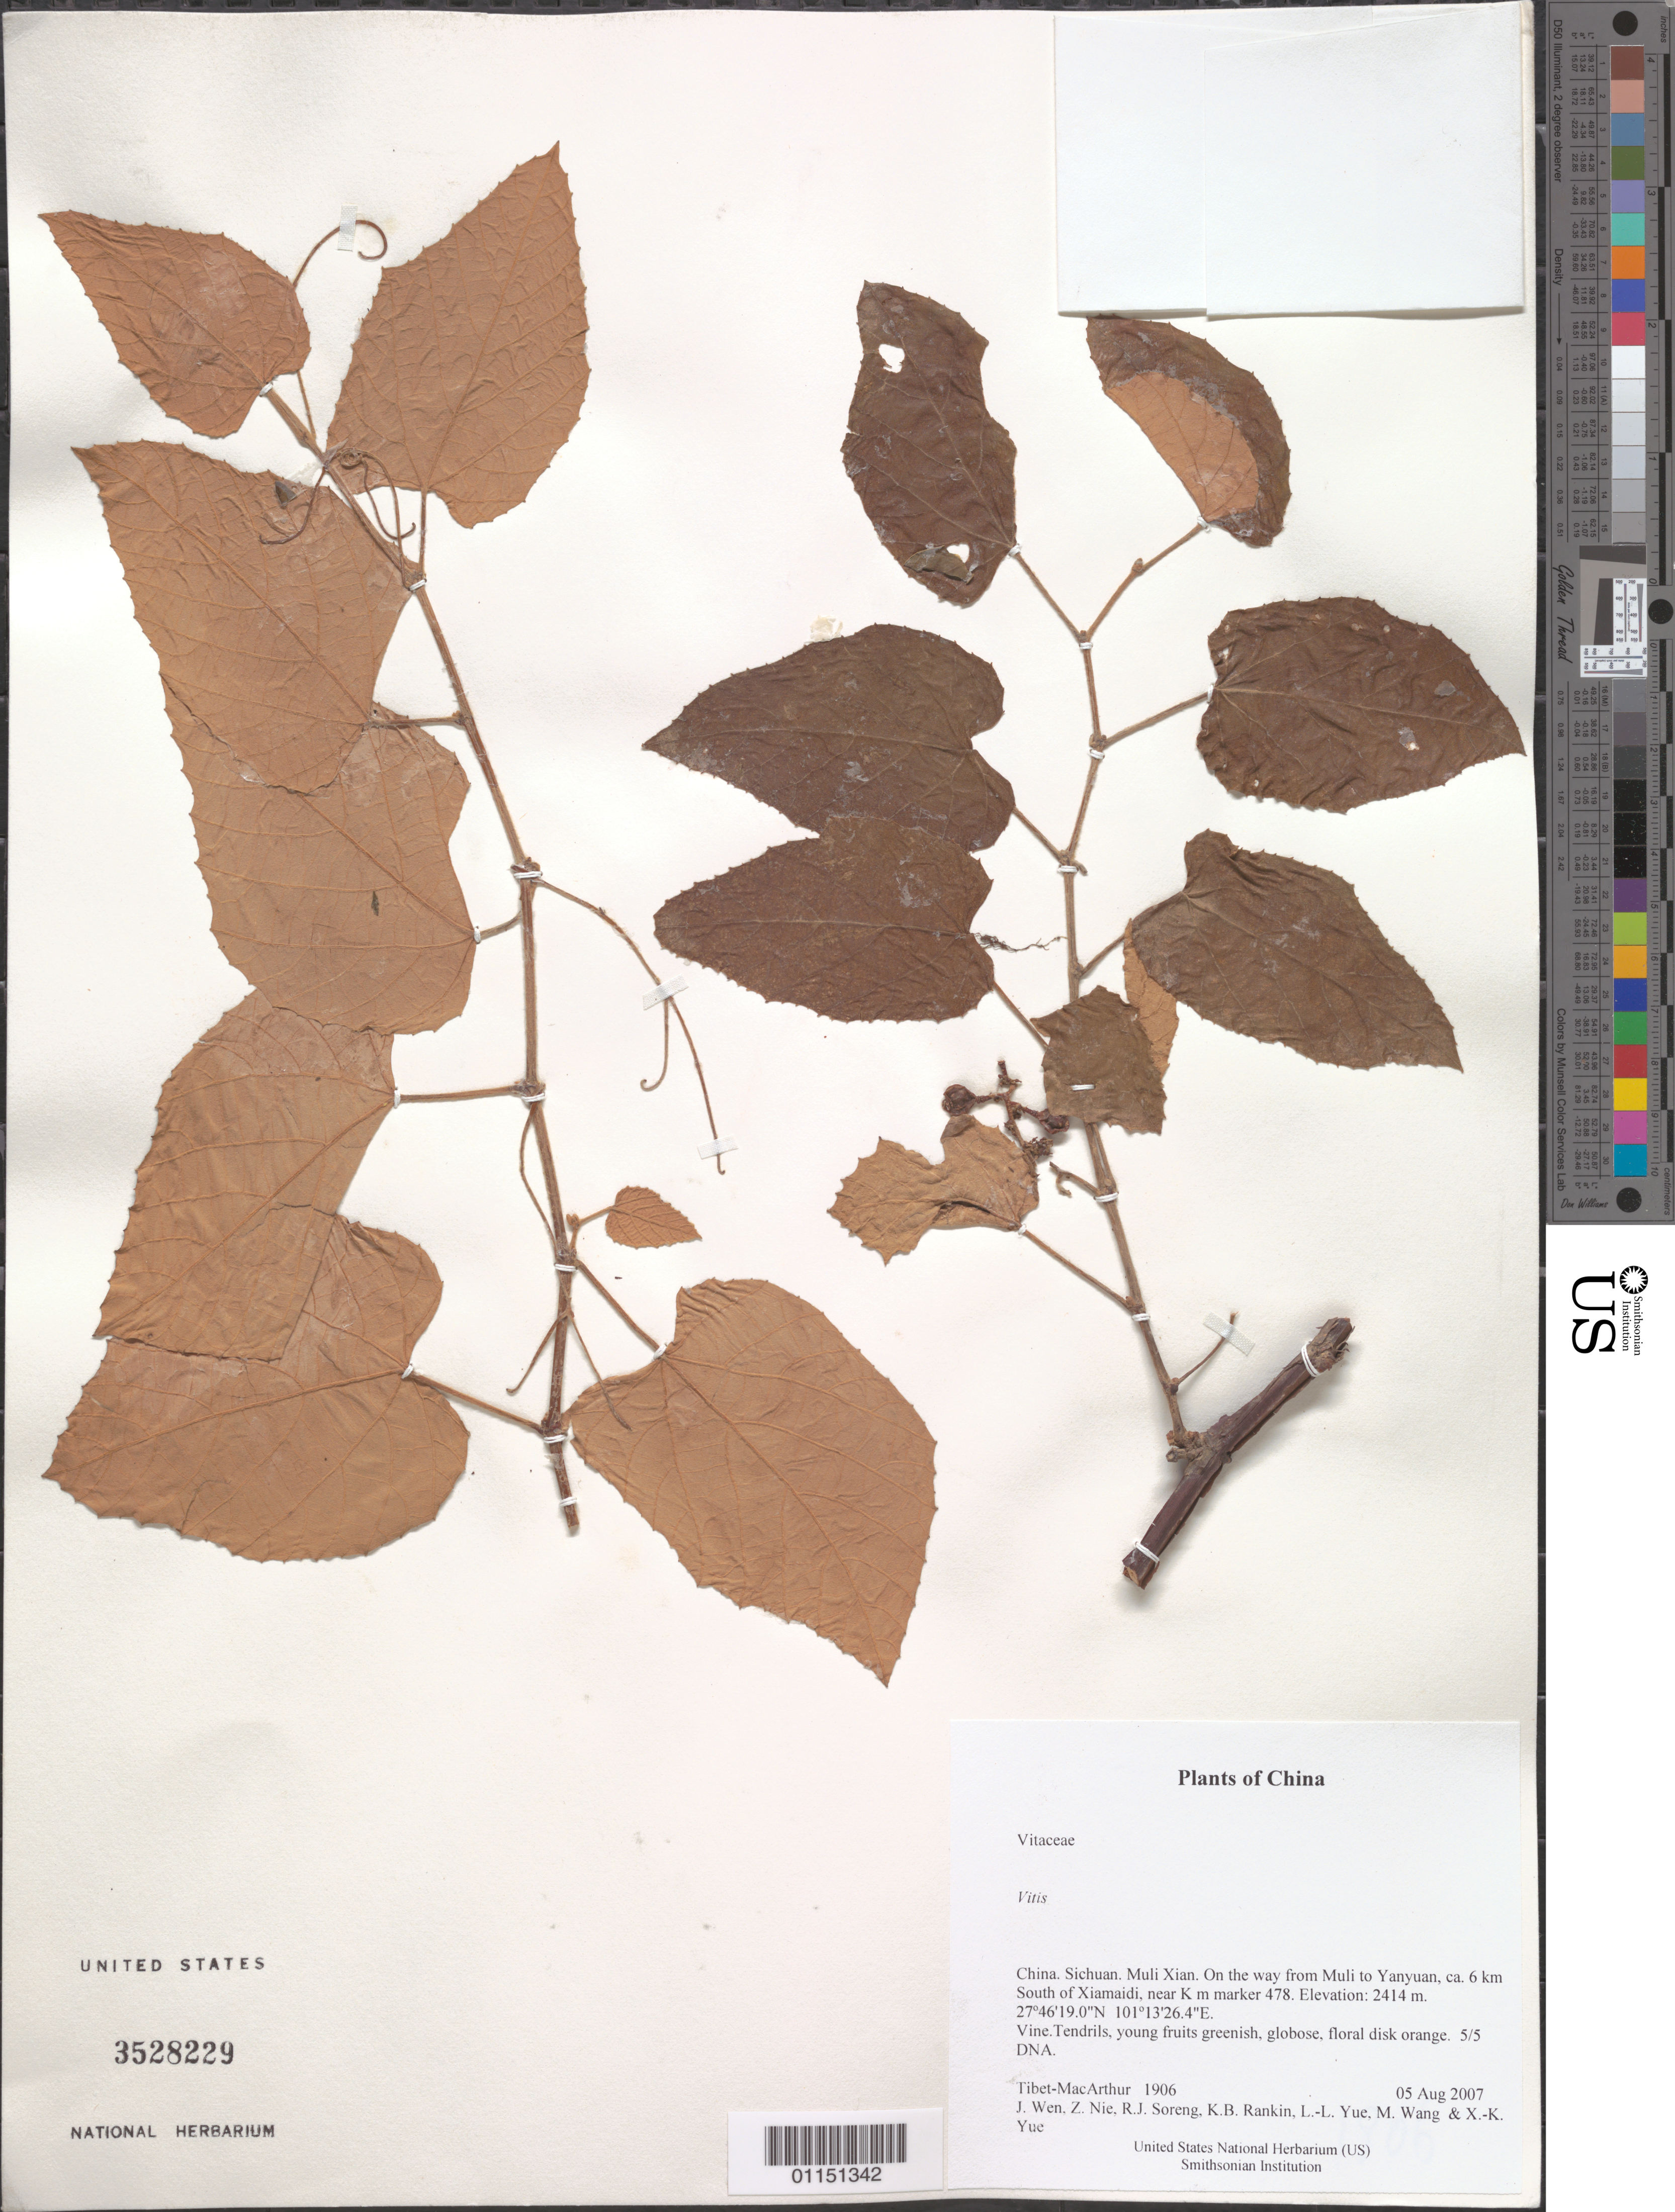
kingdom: Plantae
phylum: Tracheophyta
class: Magnoliopsida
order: Vitales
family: Vitaceae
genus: Vitis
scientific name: Vitis sp.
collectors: Tibet-MacArthur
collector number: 1906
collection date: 2007-08-05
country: China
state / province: Sichuan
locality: Muli Xian. On the way from Muli to Yanyuan, ca 6 km S of Xiamaidi, near km marker 478.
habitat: Vine.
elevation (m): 2414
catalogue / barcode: US 3528229